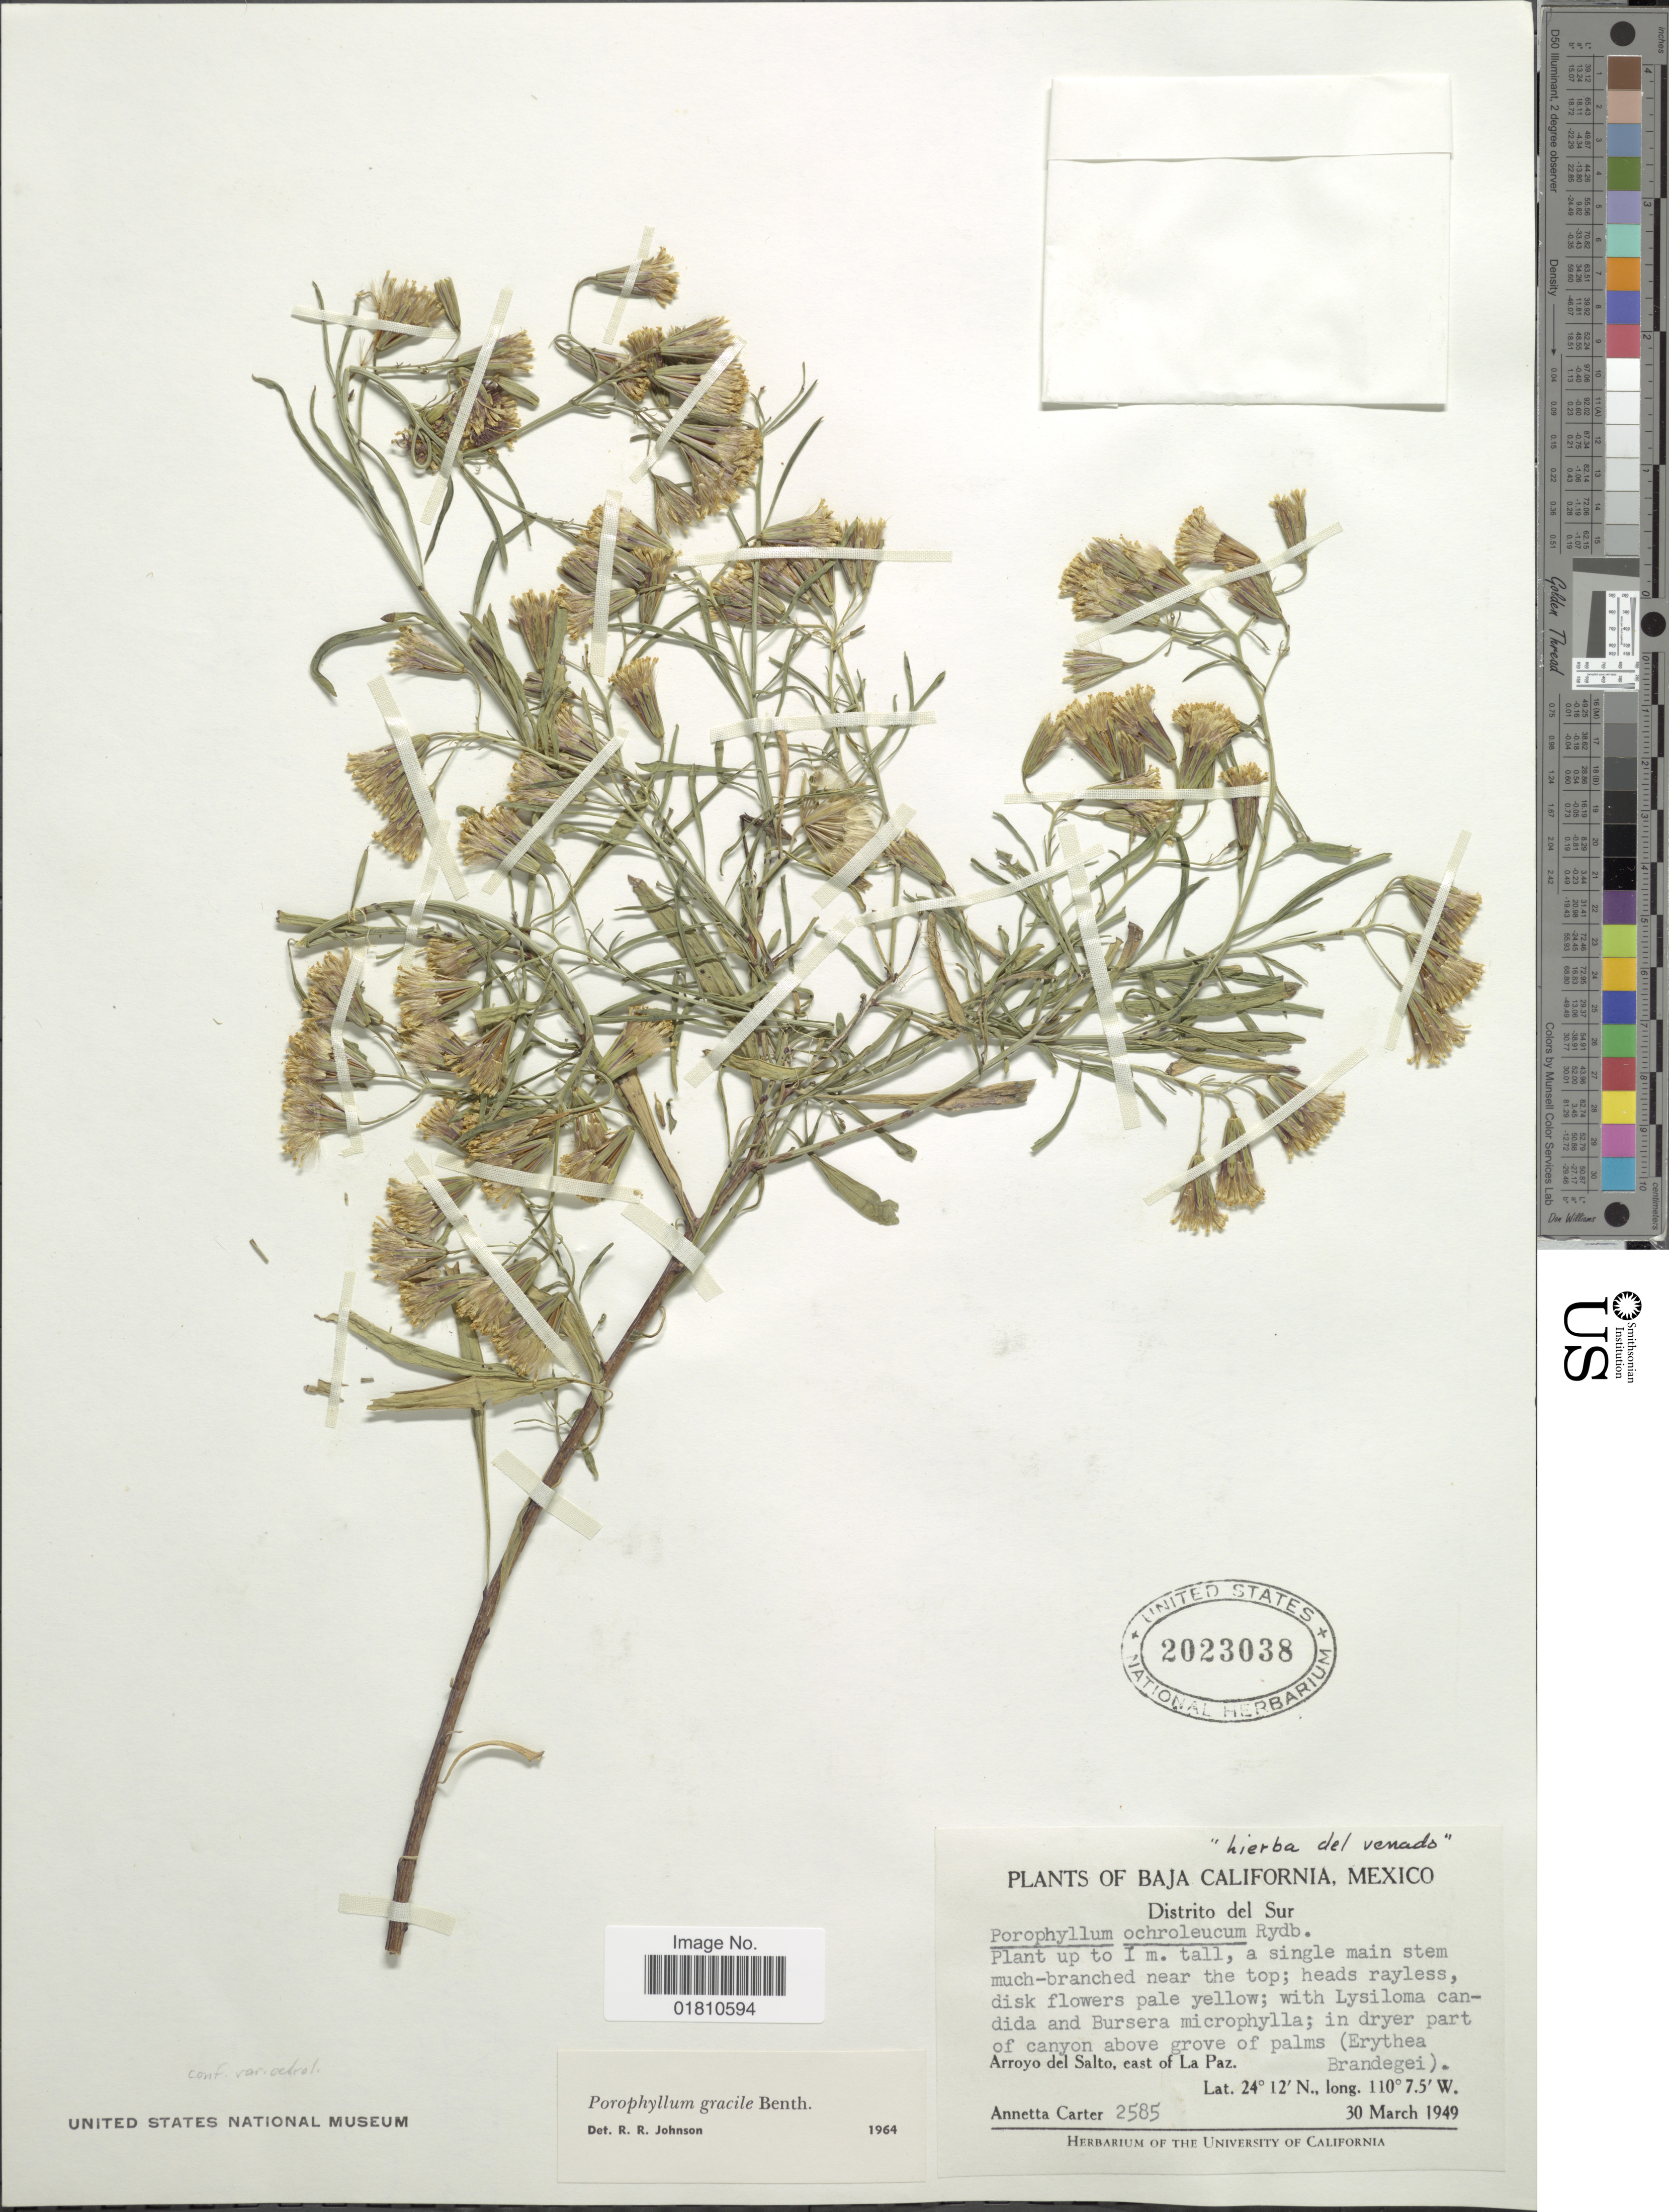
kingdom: Plantae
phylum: Tracheophyta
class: Magnoliopsida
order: Asterales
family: Asteraceae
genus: Porophyllum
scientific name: Porophyllum gracile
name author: Benth.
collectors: A. Carter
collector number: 2585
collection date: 1949-03-30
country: Mexico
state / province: Baja California Sur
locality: Distrito del Sur, in dryer part of canyon above grove of palms (Erythea Brandegei), arroyo del Salto, east of La Paz.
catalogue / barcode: US 2023038